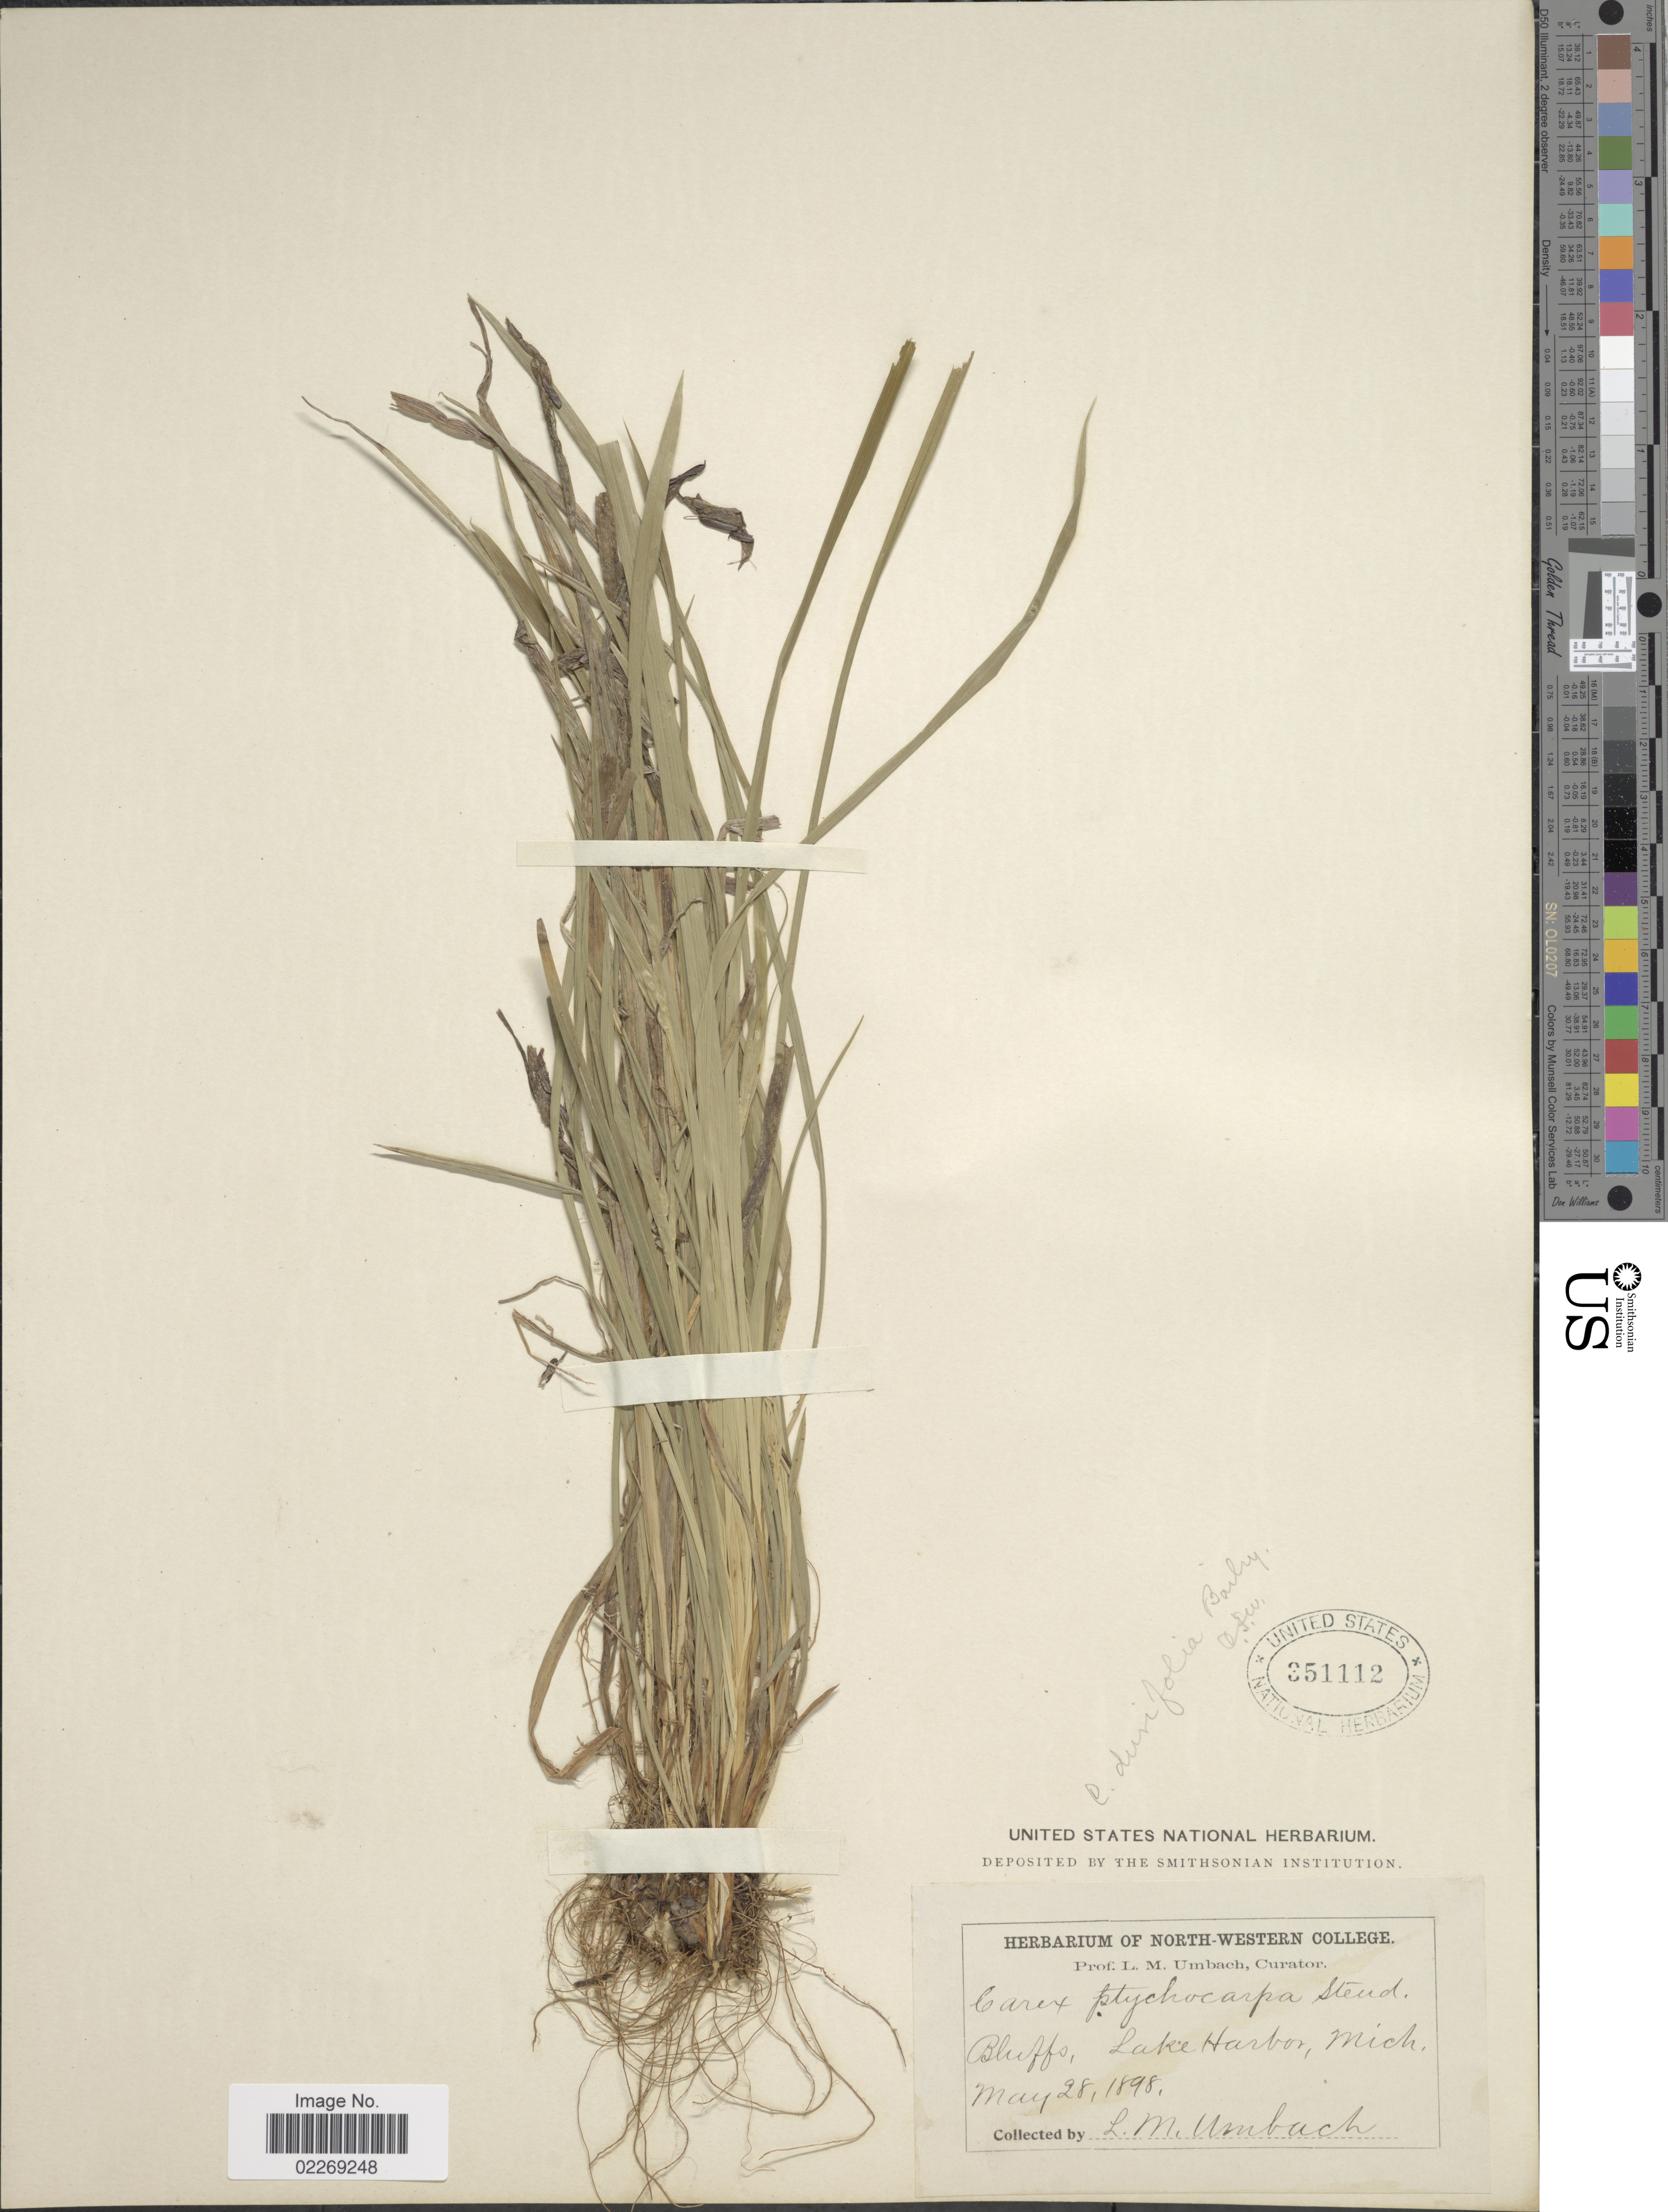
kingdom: Plantae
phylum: Tracheophyta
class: Liliopsida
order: Poales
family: Cyperaceae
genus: Carex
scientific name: Carex backii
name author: Boott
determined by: Strong, Mark T., (BOT), Smithsonian Institution - National Museum of Natural History (UNITED STATES)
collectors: L. M. Umbach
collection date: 1898-05-28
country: United States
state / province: Michigan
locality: Bluffs, Lake Harbor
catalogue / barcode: US 351112